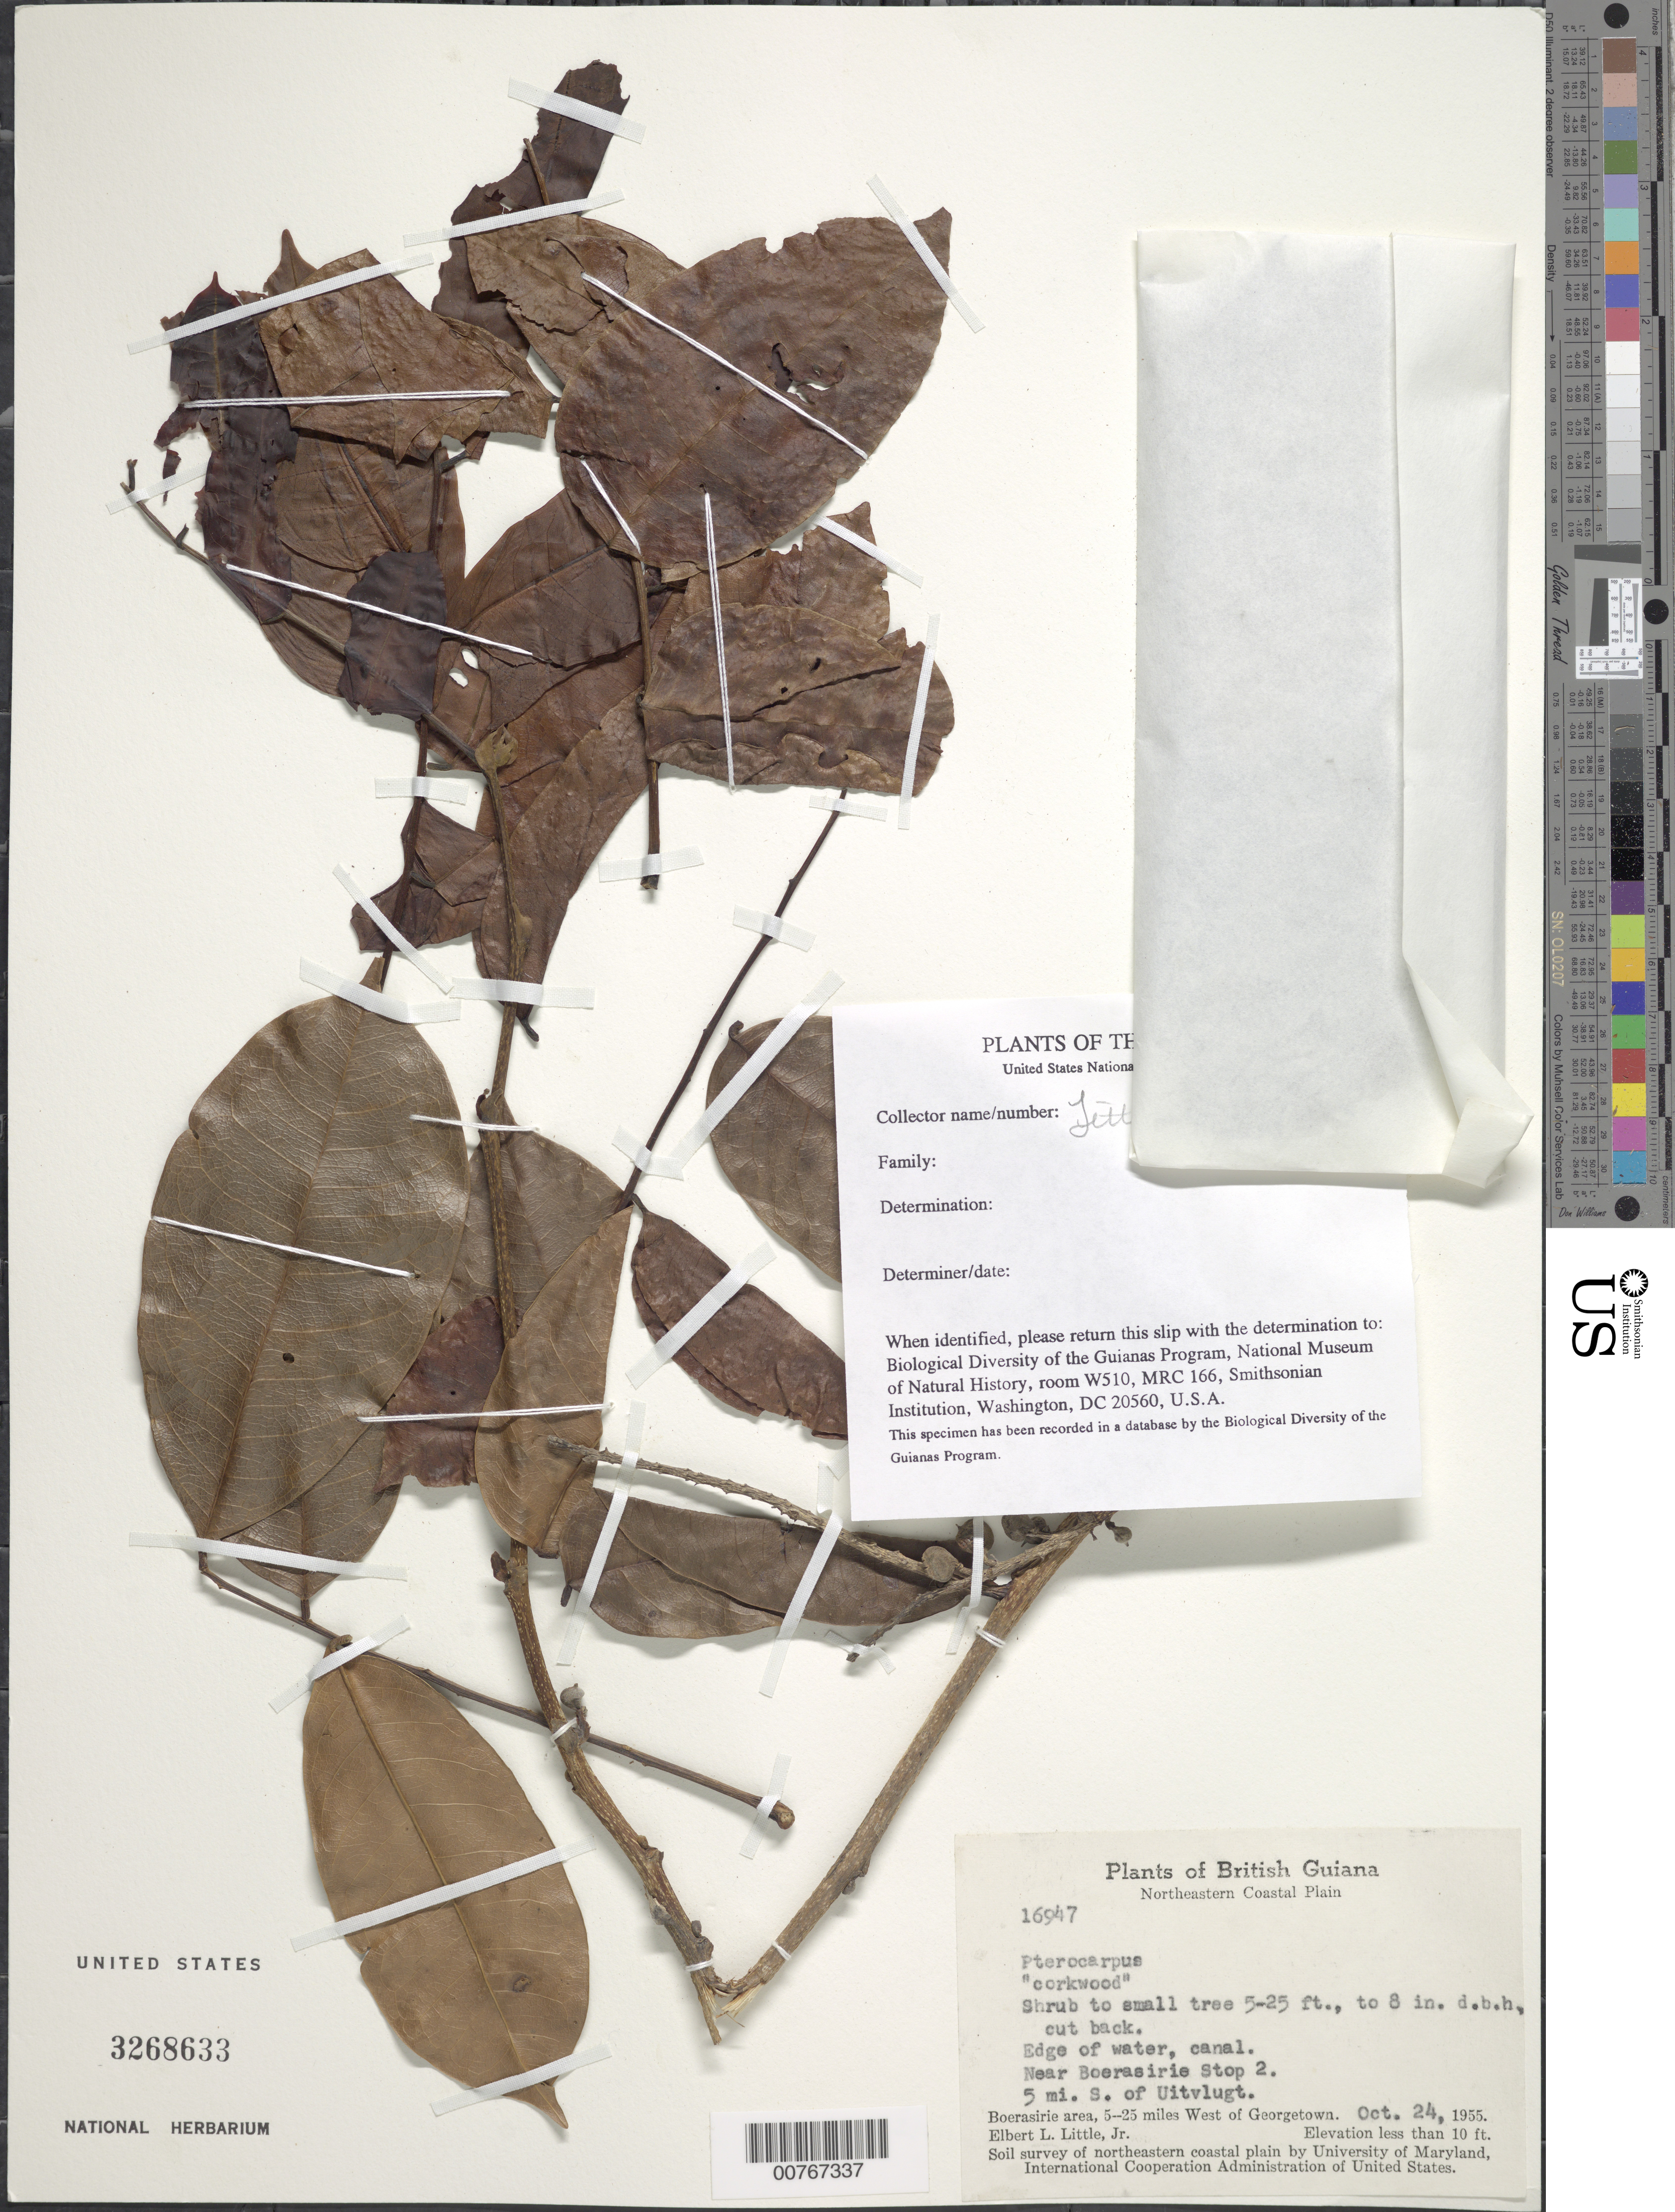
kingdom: Plantae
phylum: Tracheophyta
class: Magnoliopsida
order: Fabales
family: Fabaceae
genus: Pterocarpus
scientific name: Pterocarpus sp.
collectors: E. L. Little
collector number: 16947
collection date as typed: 24-Oct-55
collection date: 1955-10-24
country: Guyana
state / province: Essequibo Isl-W. Demerara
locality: Boerasirie area, 5-25 mi. W of Georgetown, 5 mi. S of Uitvlugt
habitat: Edge of water, canal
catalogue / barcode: US 3268633